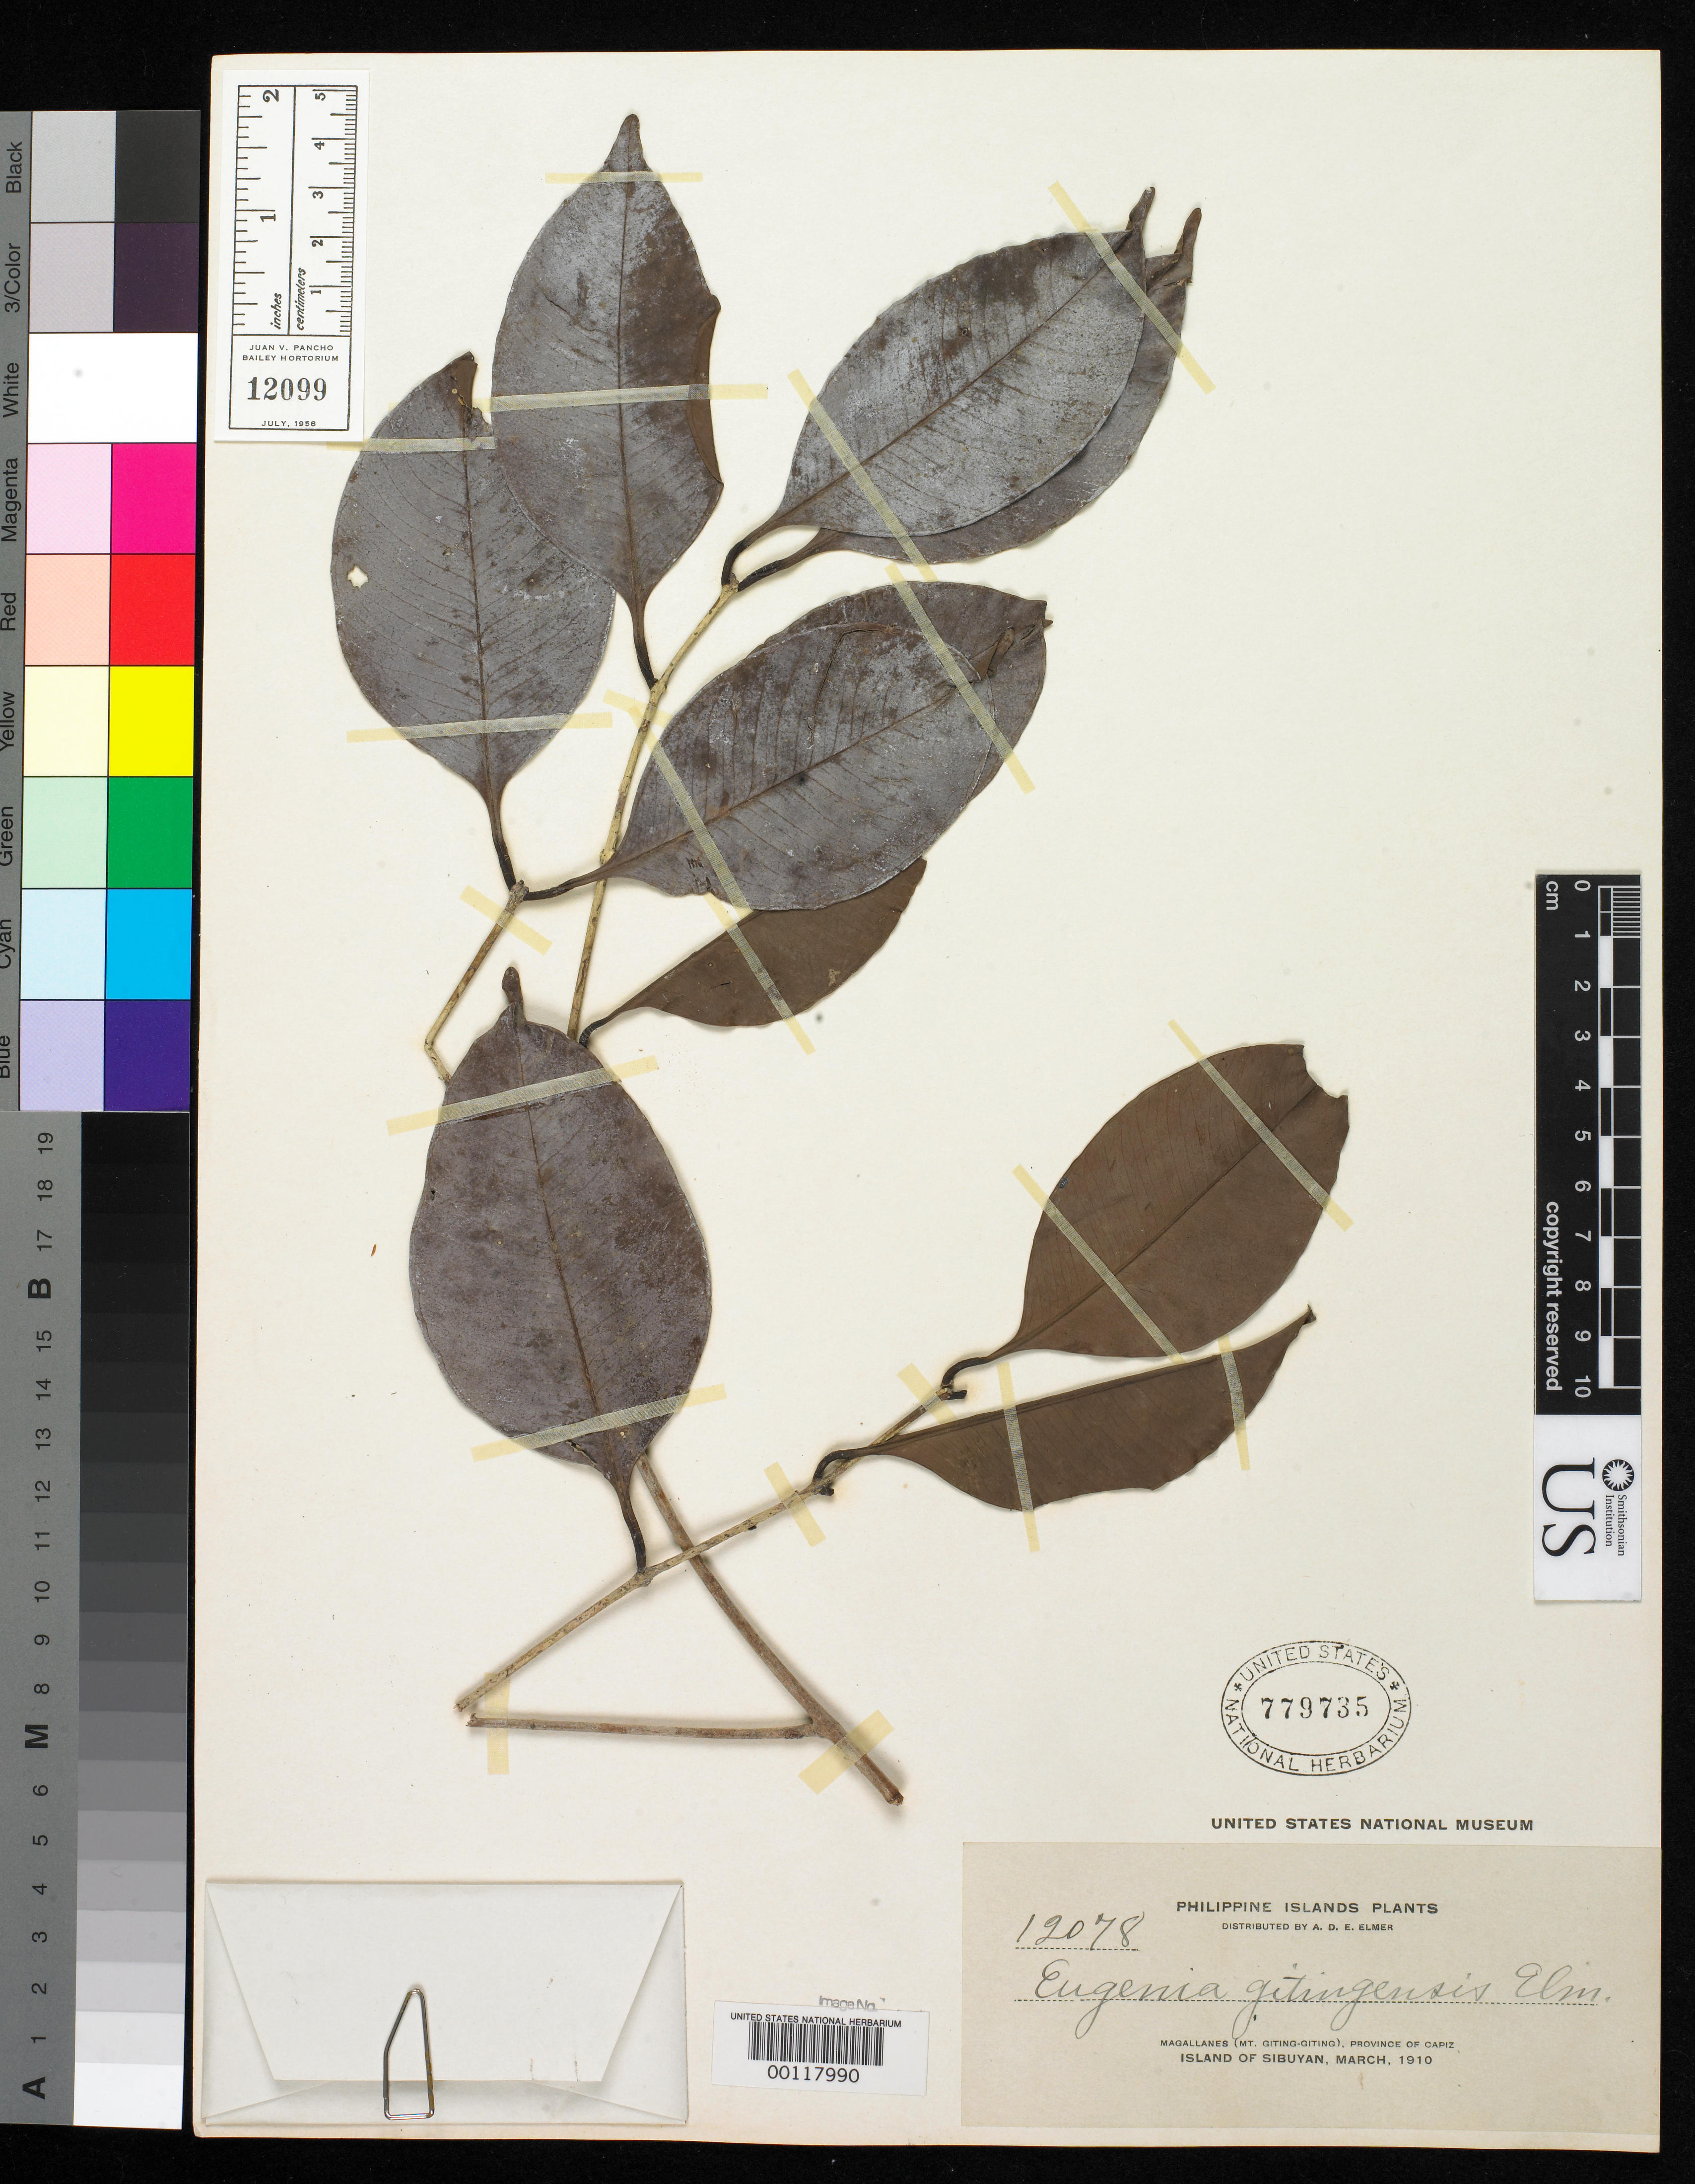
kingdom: Plantae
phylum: Tracheophyta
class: Magnoliopsida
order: Myrtales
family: Myrtaceae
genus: Eugenia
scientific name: Eugenia gitingensis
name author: Elmer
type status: Isotype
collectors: A. D. E. Elmer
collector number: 12078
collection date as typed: Mar 1910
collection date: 1910-03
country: Philippines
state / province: Mimaropa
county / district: Romblon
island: Sibuyan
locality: Magallanes (Mt. Giting-Giting).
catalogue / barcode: US 779735